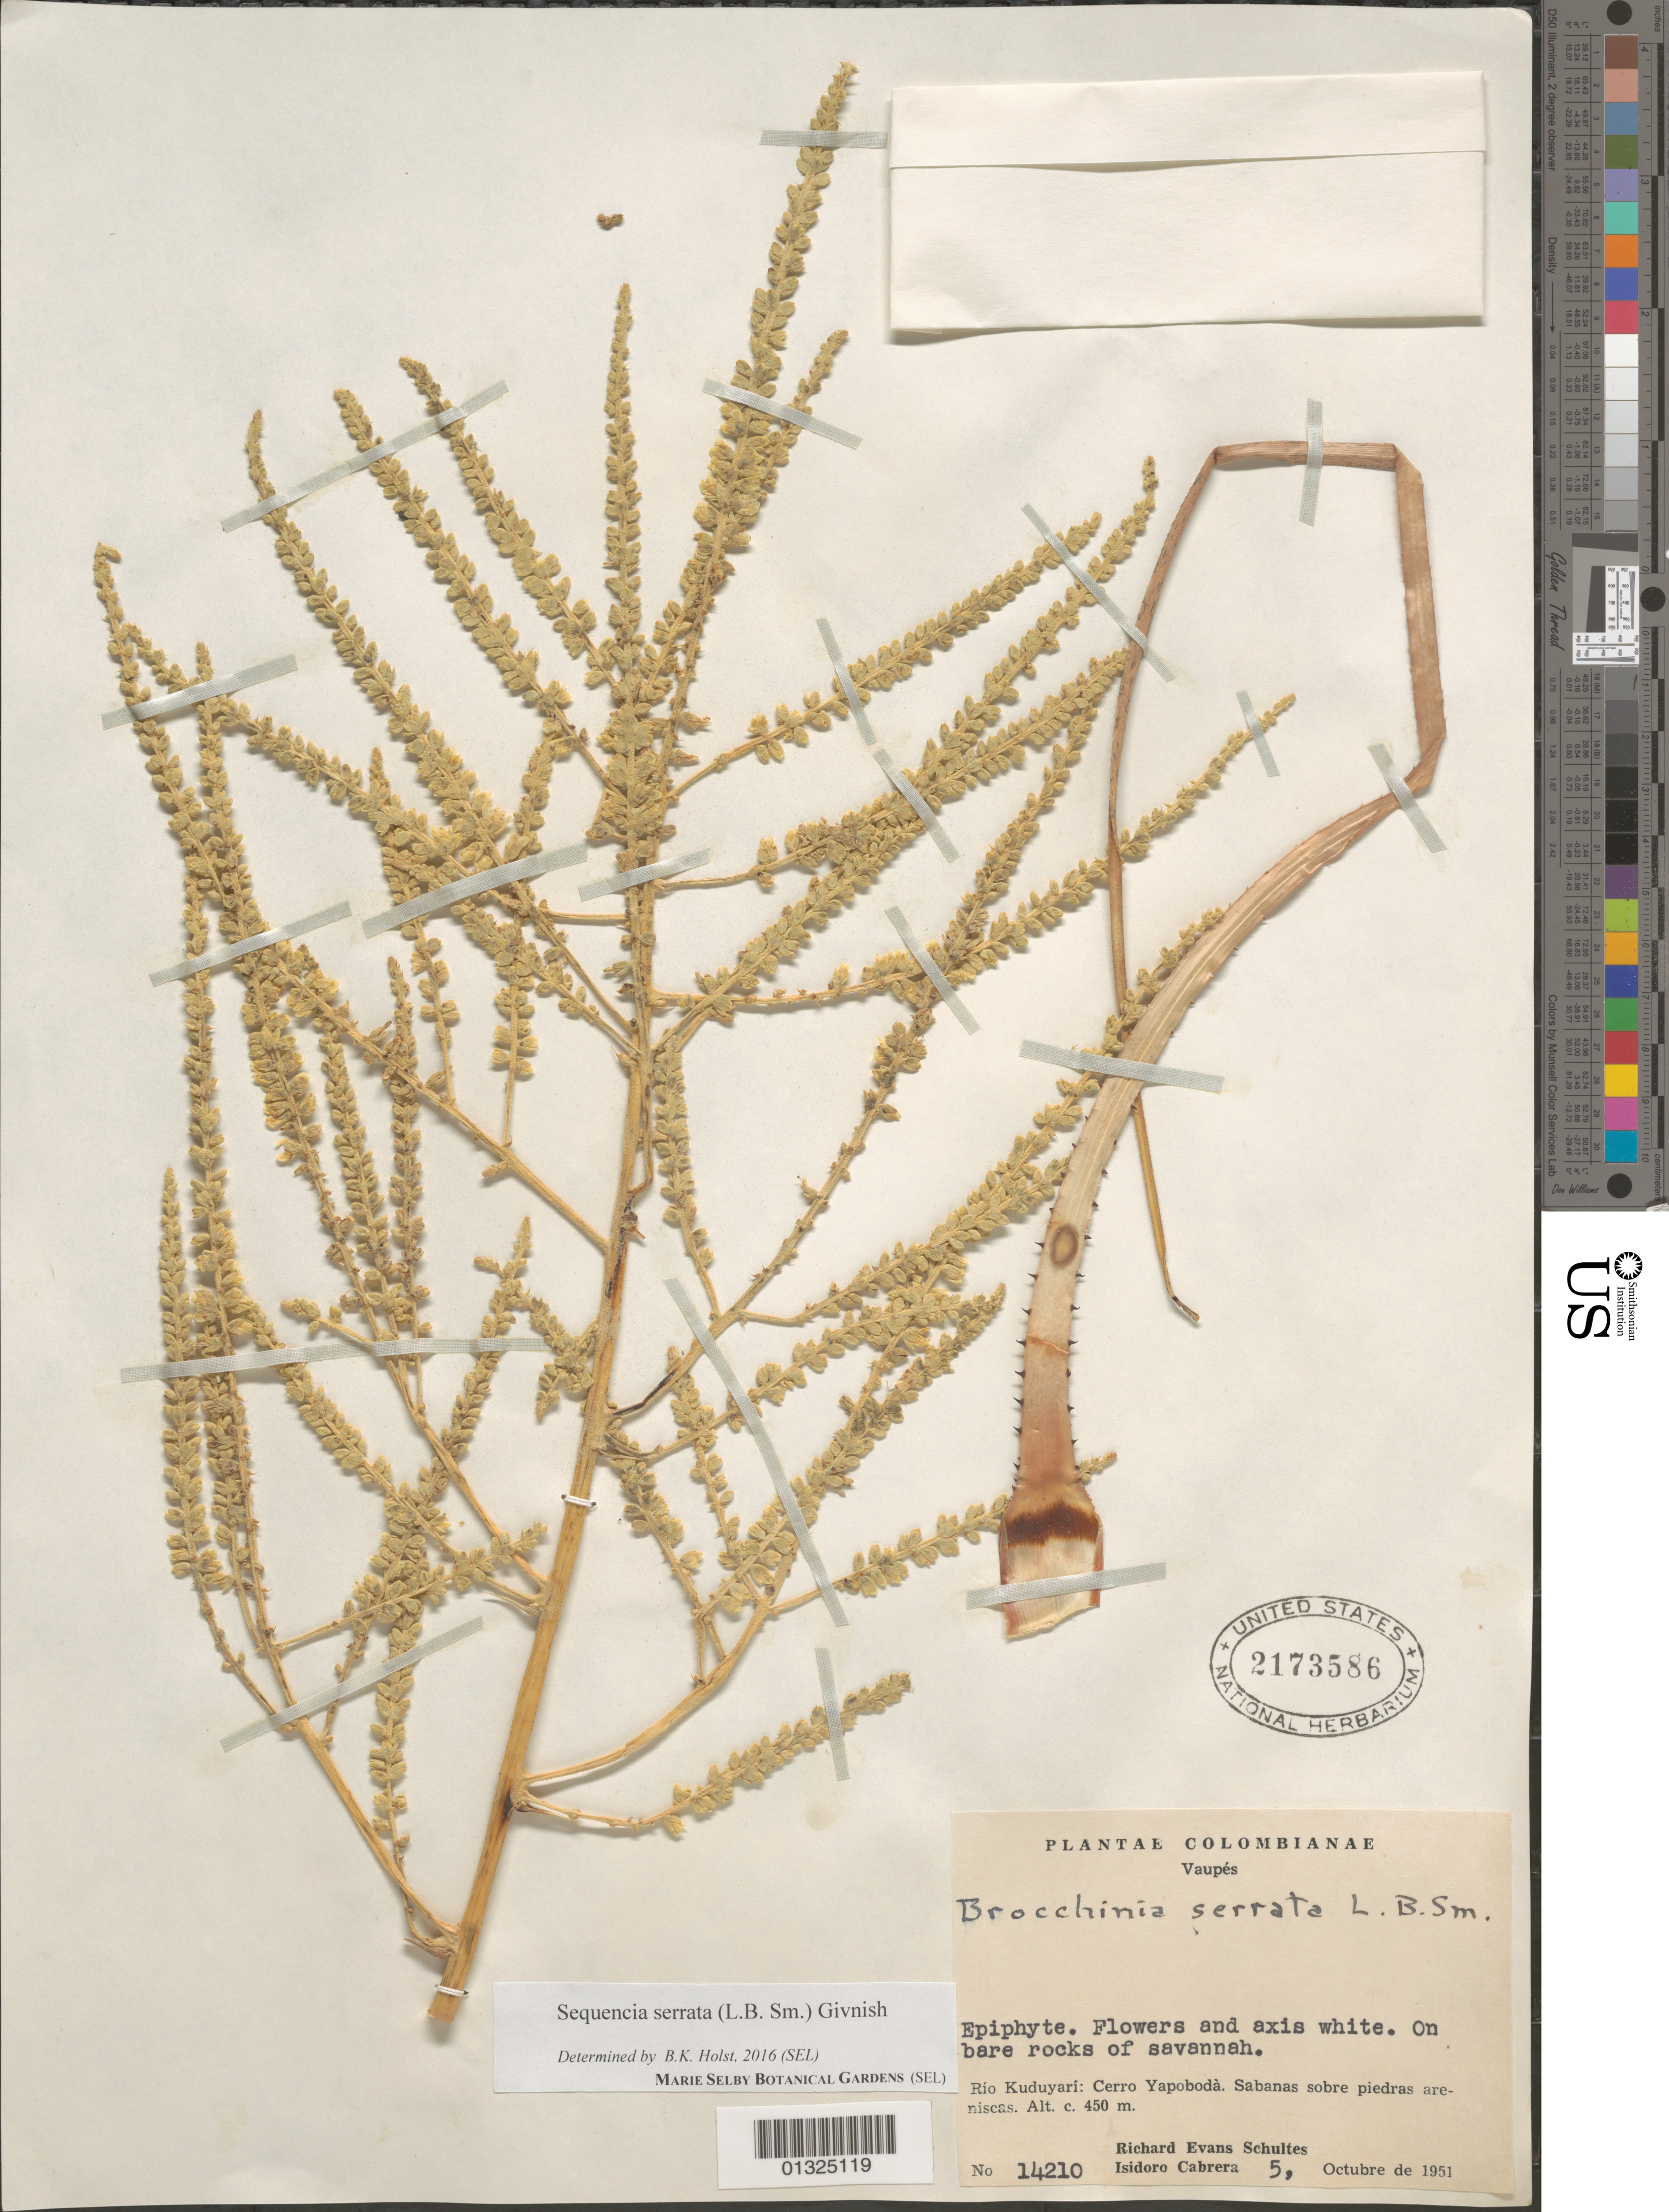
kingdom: Plantae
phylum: Tracheophyta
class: Liliopsida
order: Poales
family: Bromeliaceae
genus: Sequencia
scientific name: Sequencia serrata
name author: (L.B. Sm.) Givnish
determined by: Holst, Bruce K.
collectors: R. E. Schultes & I. Cabrera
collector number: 14210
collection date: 1951-10-05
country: Colombia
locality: Rrio Kuduyarí: Cerro Yapobodà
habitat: One bare rocks of savannah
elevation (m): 450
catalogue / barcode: US 2173586